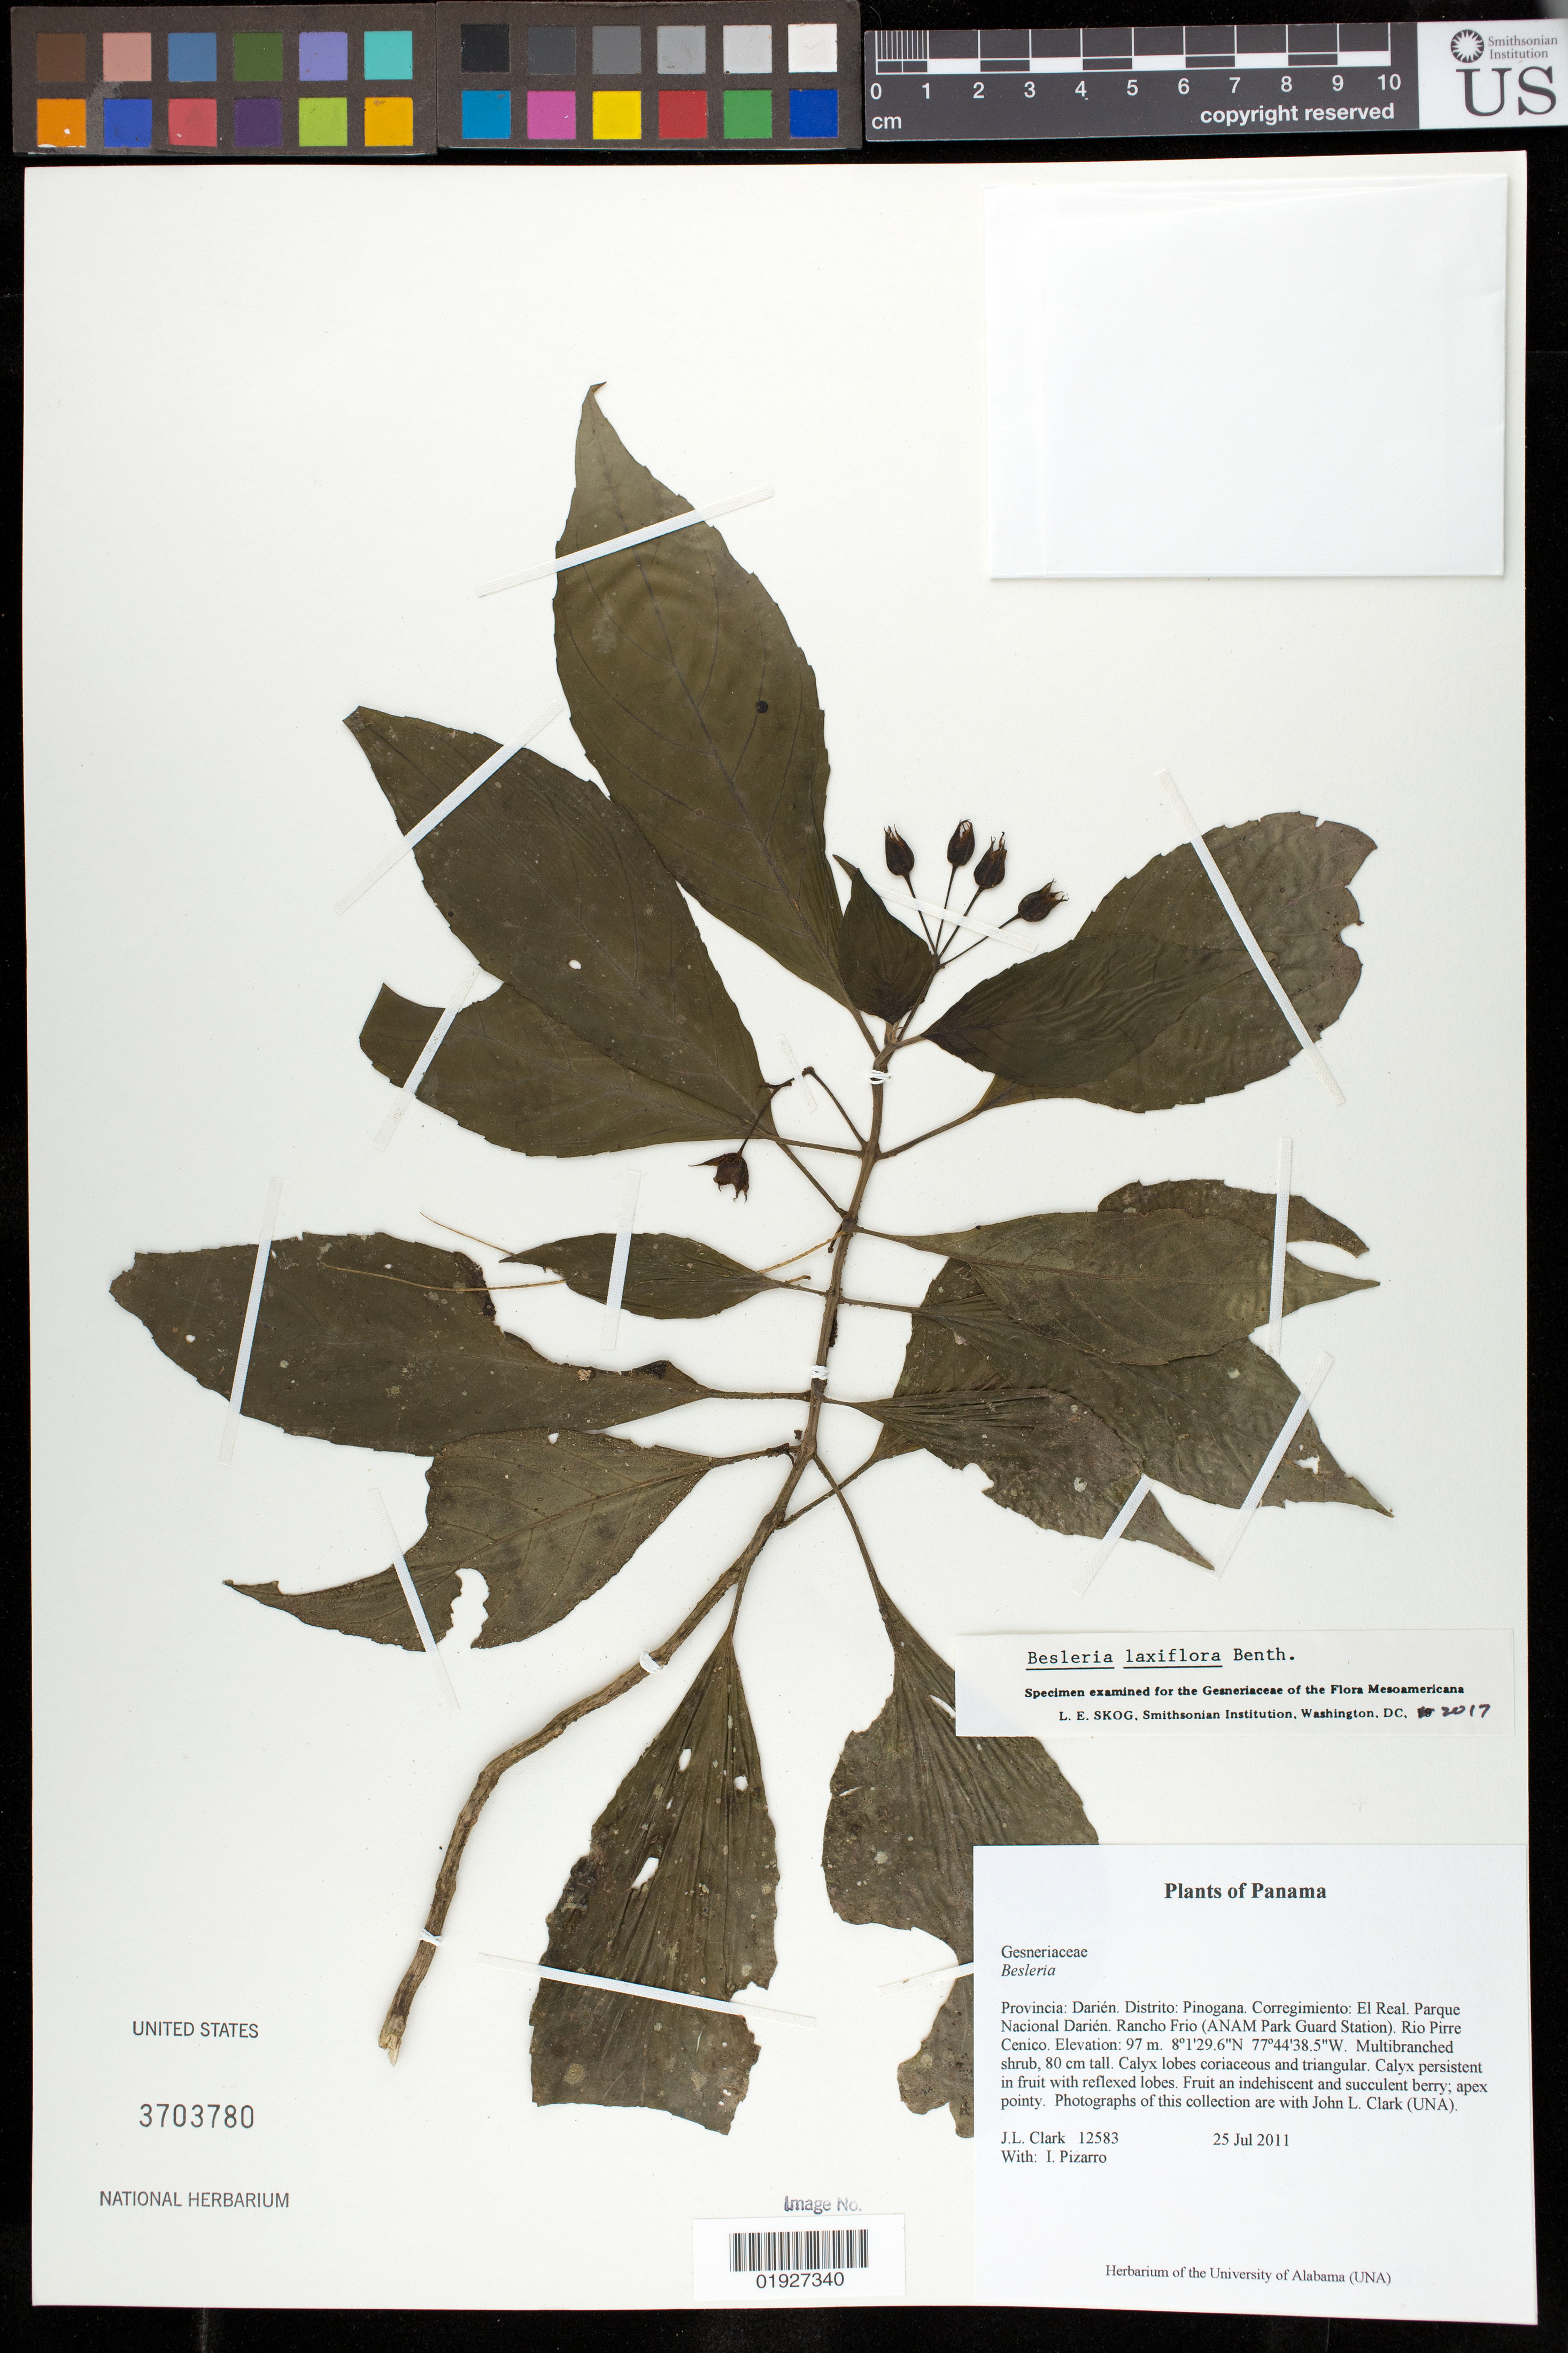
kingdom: Plantae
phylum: Tracheophyta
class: Magnoliopsida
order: Lamiales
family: Gesneriaceae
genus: Besleria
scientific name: Besleria laxiflora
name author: Benth.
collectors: J. L. Clark & I. Pizarro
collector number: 12583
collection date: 2011-07-25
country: Panama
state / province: Darién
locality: Distrito Pinogana. El Real. Parque Nacional Darién. Rancho Frio (ANAM Park Guard Station), Rio Pirre Cenico.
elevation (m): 97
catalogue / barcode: US 3703780